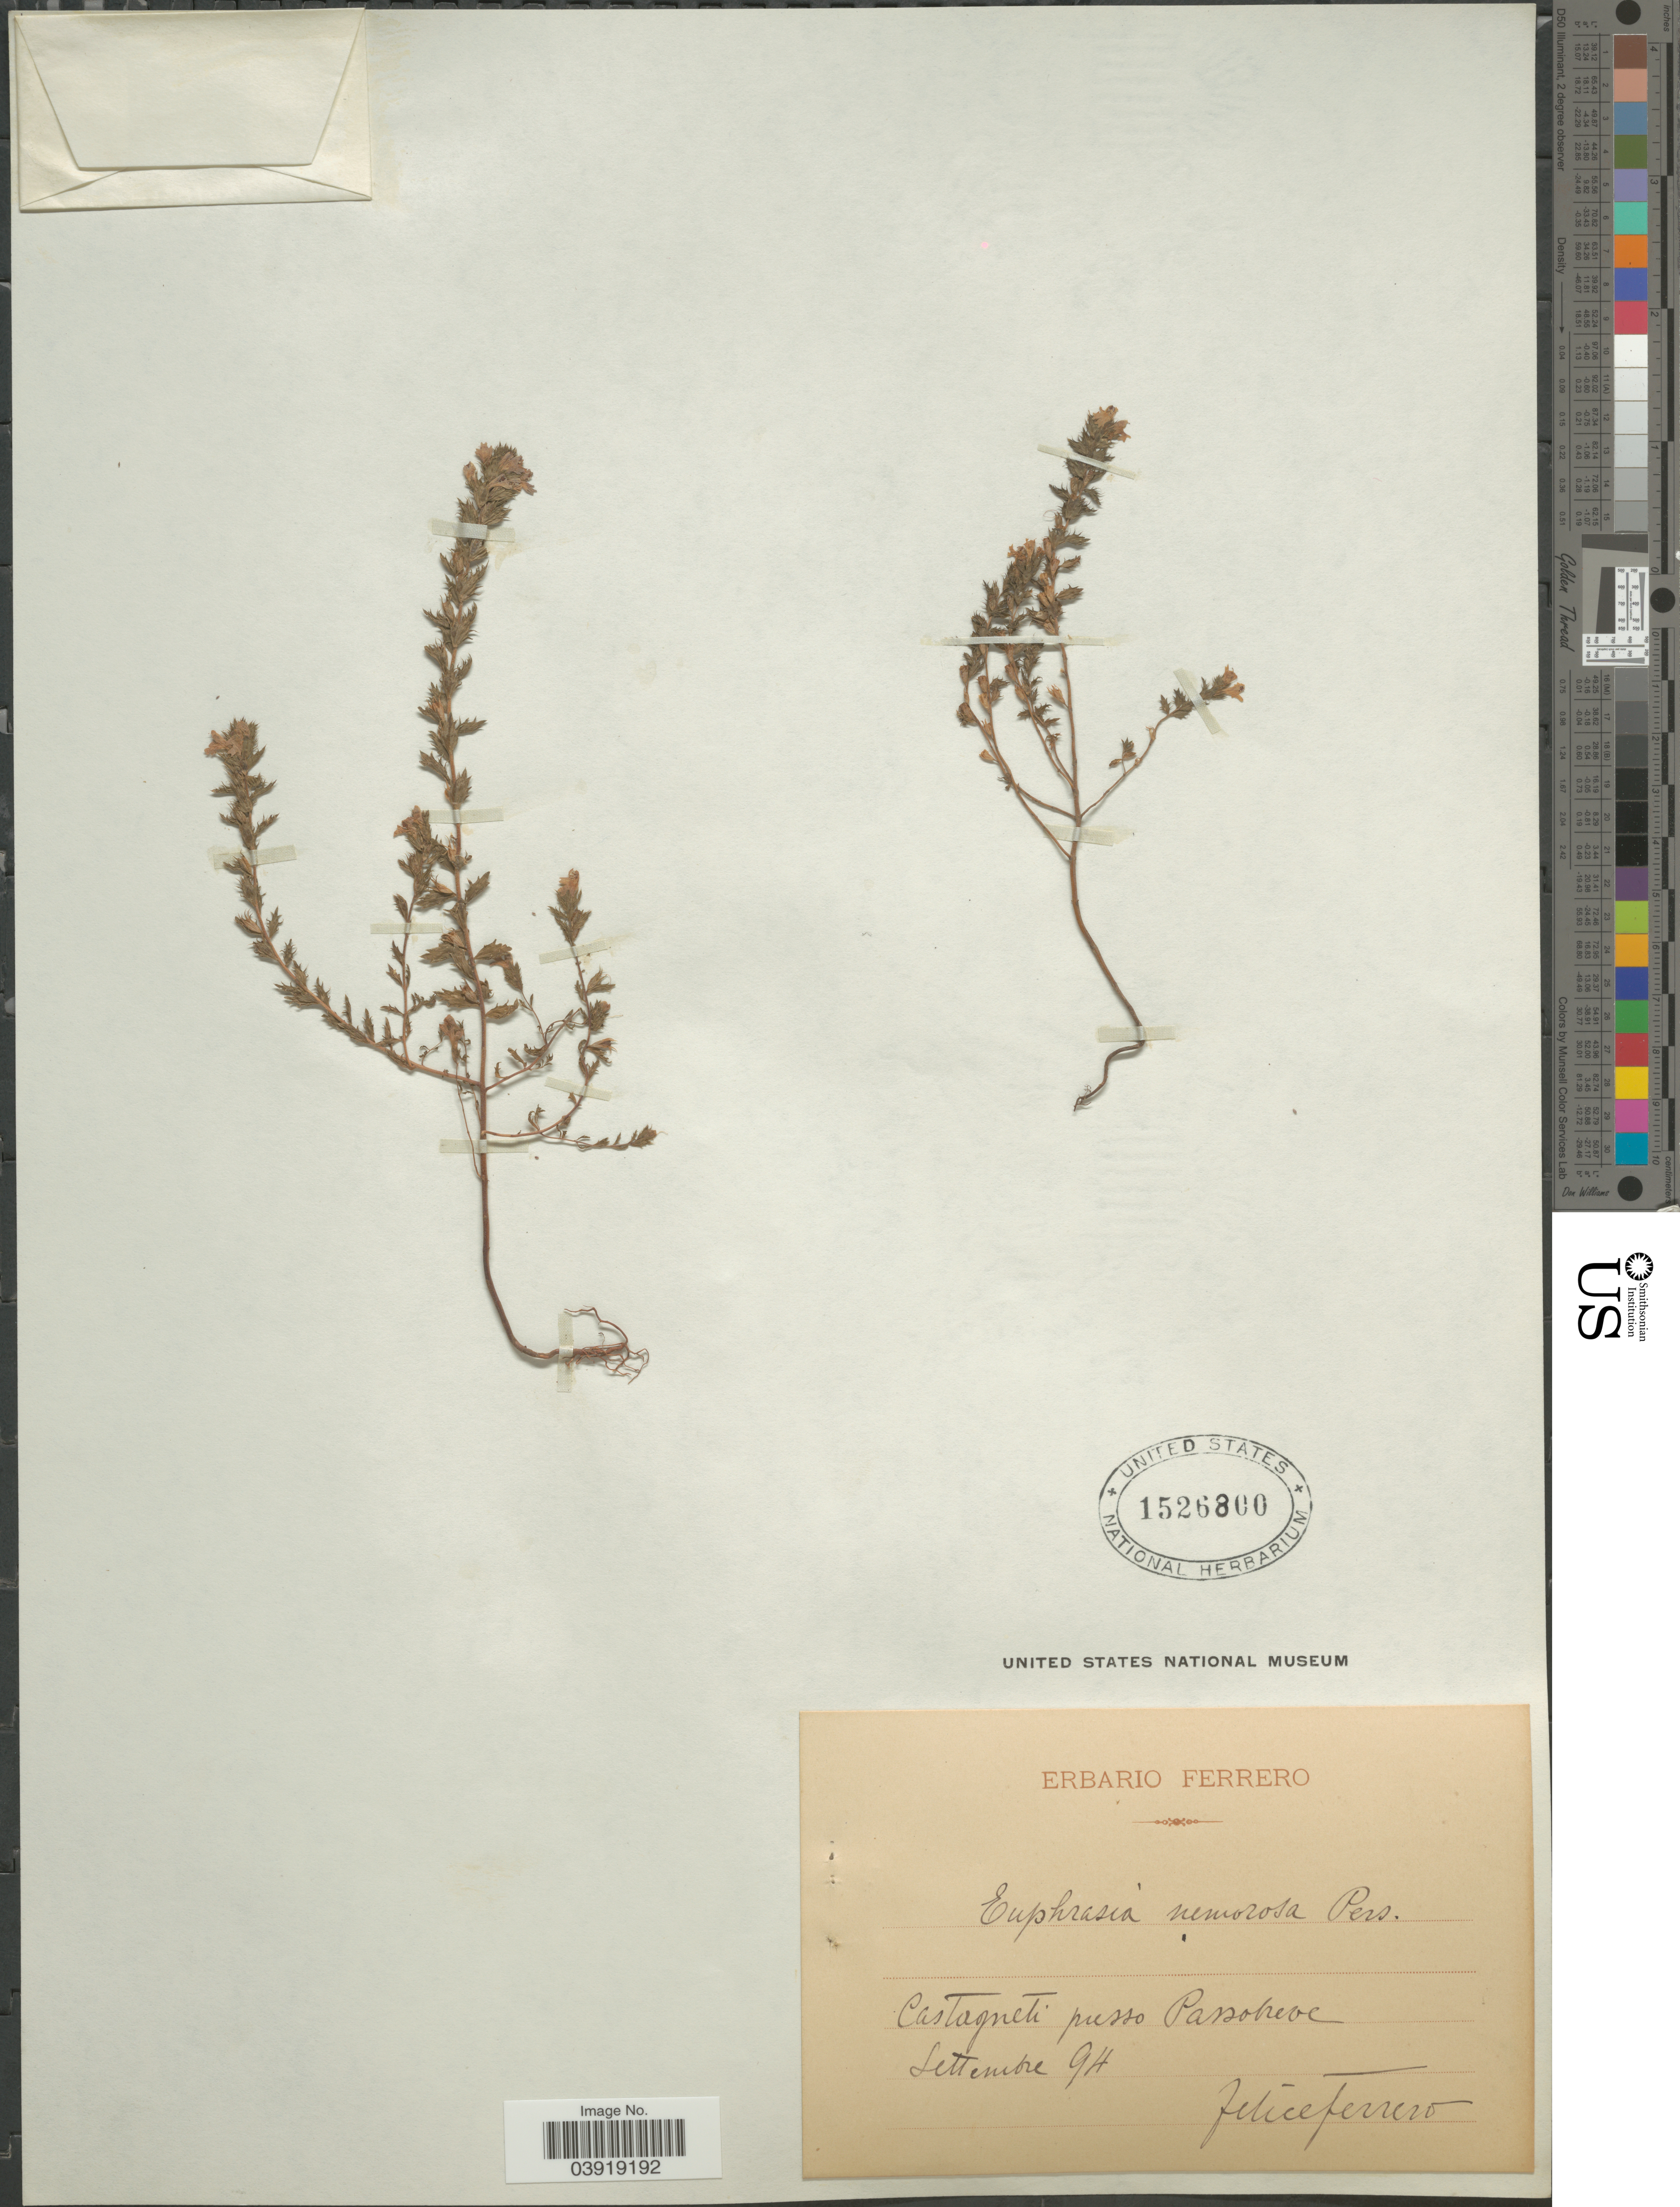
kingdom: Plantae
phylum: Tracheophyta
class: Magnoliopsida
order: Lamiales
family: Orobanchaceae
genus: Euphrasia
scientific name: Euphrasia nemorosa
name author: (Pers.) Wallr.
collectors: F. Ferrero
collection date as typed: Transcribed d/m/y: /9/94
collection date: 1894-09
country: Italy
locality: Castagneti passo Passoheoc. [interpreted]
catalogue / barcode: US 1526800